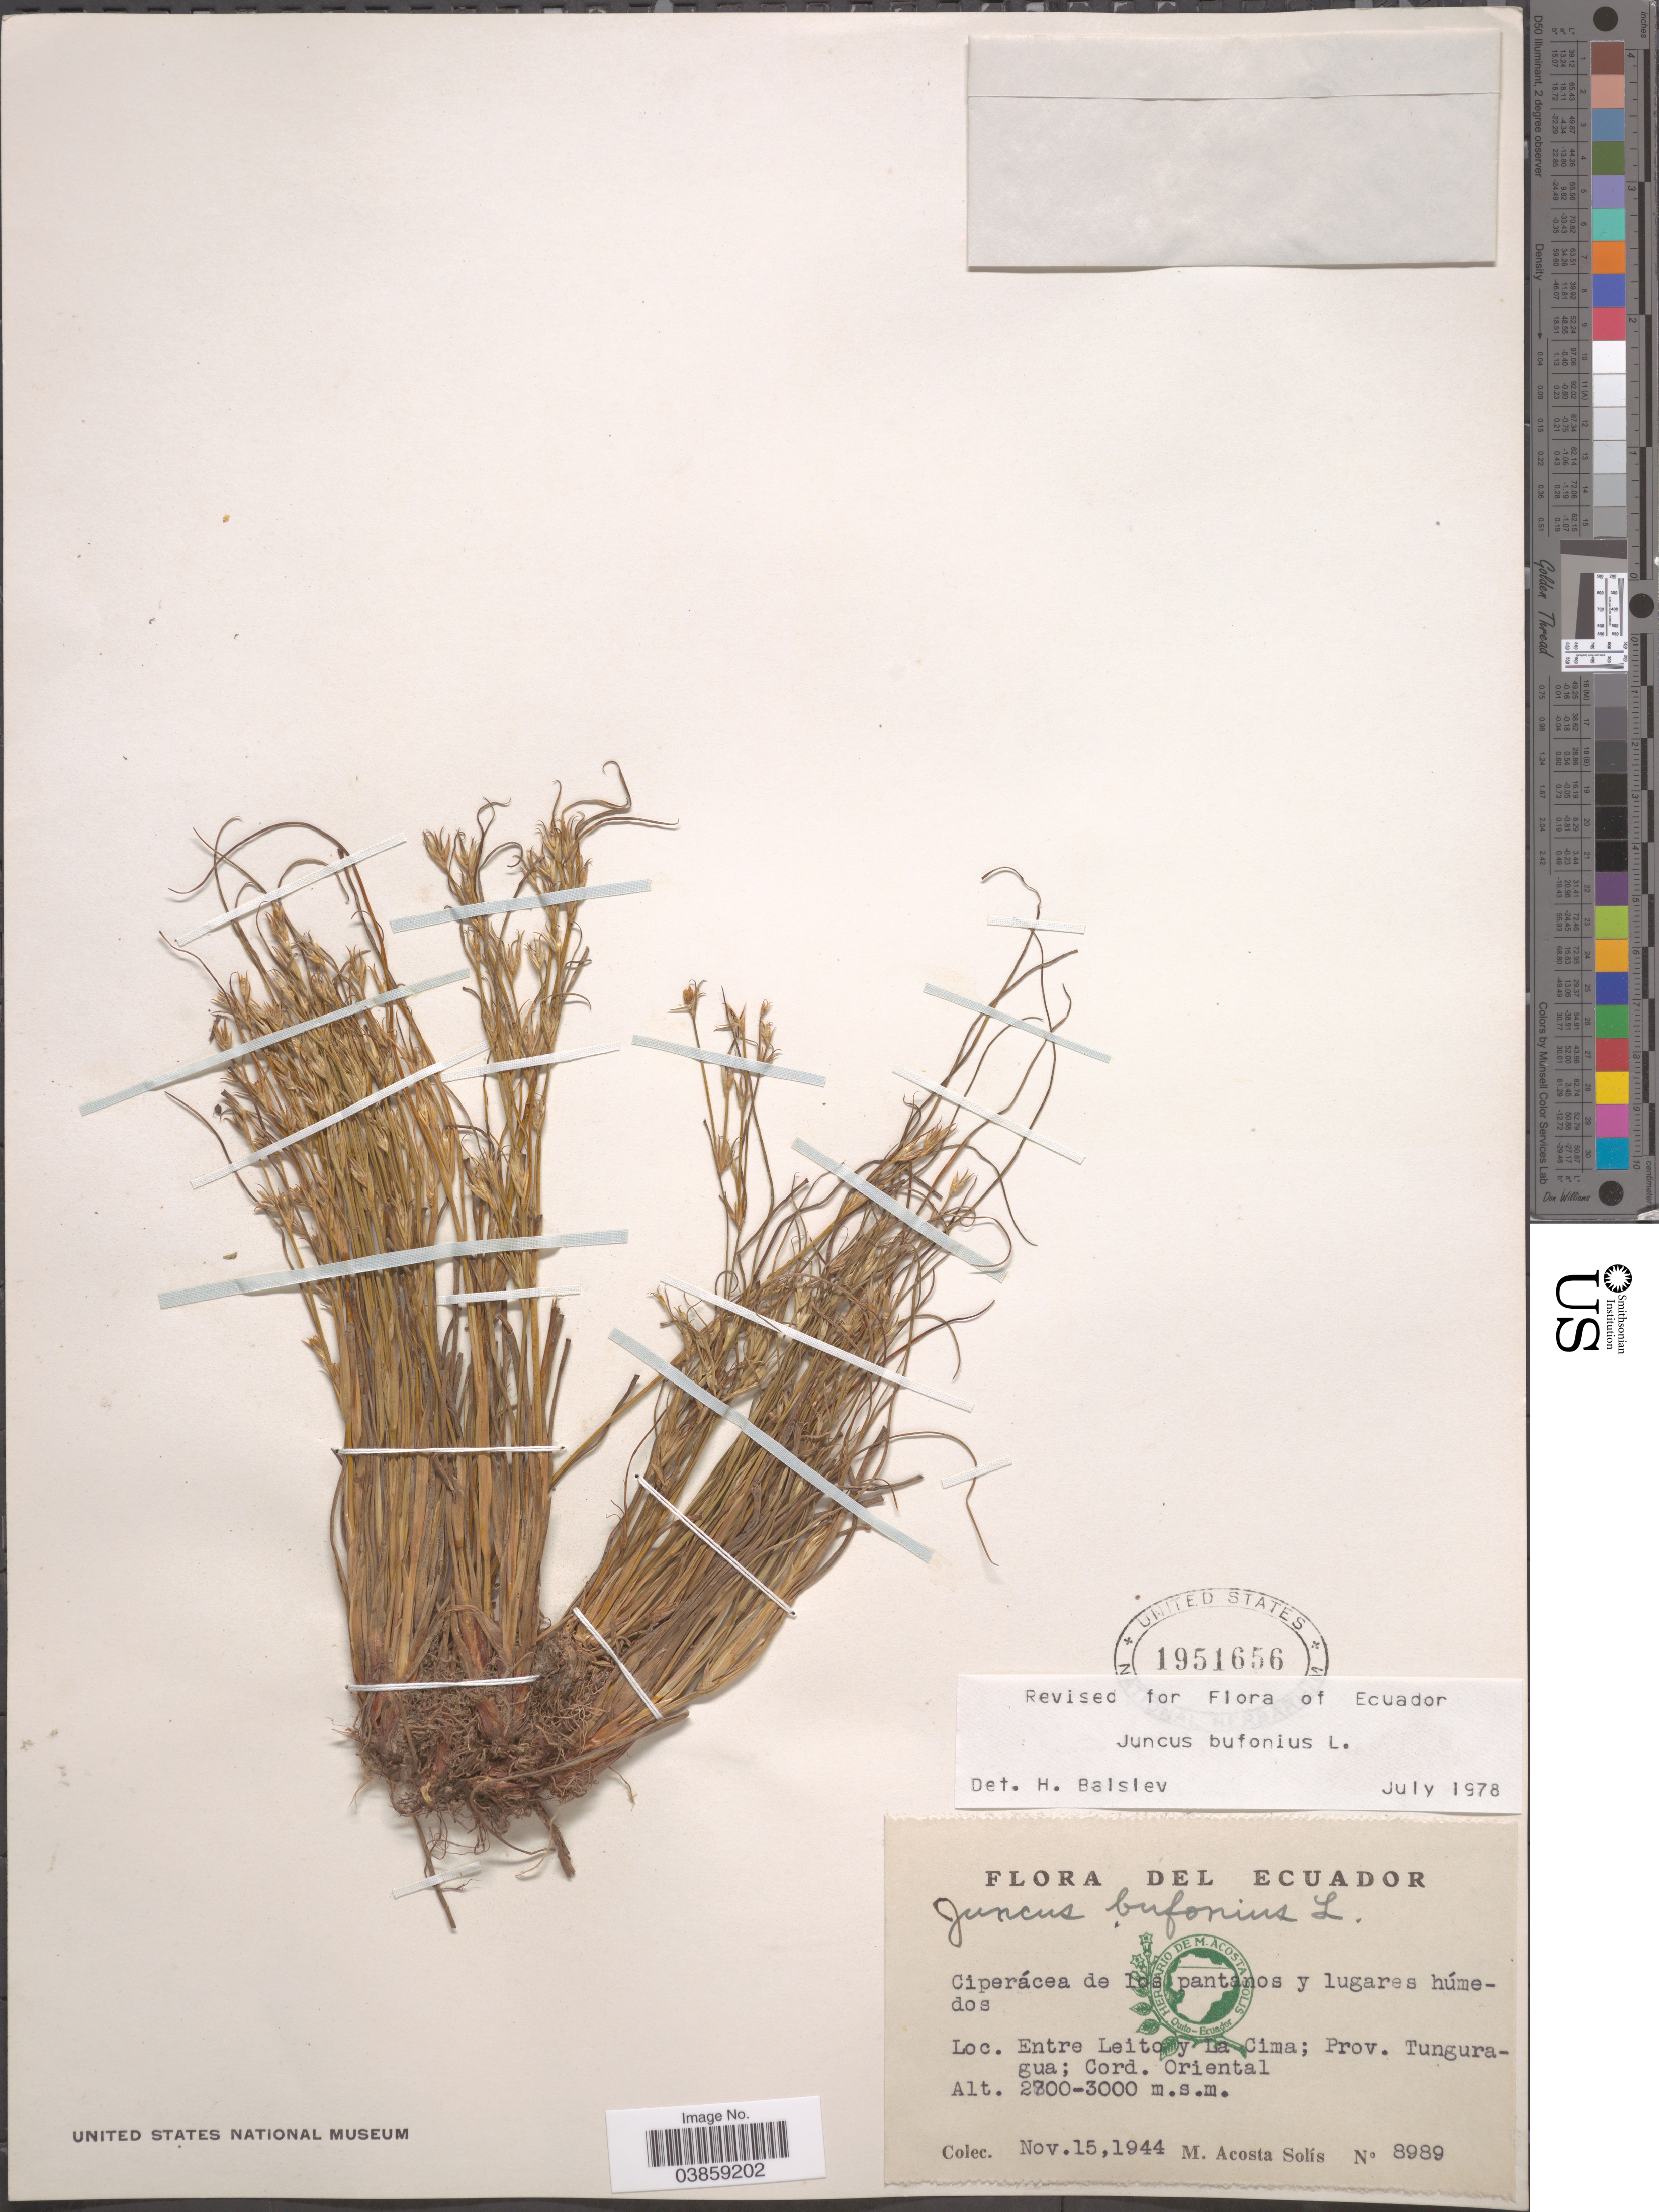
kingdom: Plantae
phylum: Tracheophyta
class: Liliopsida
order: Poales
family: Juncaceae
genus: Juncus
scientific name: Juncus bufonius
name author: L.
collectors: M. Acosta Solis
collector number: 8989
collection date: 1944-11-15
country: Ecuador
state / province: Tungurahua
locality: Entre Leito y La Cima; Cord. Oriental.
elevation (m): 2700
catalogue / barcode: US 1951656